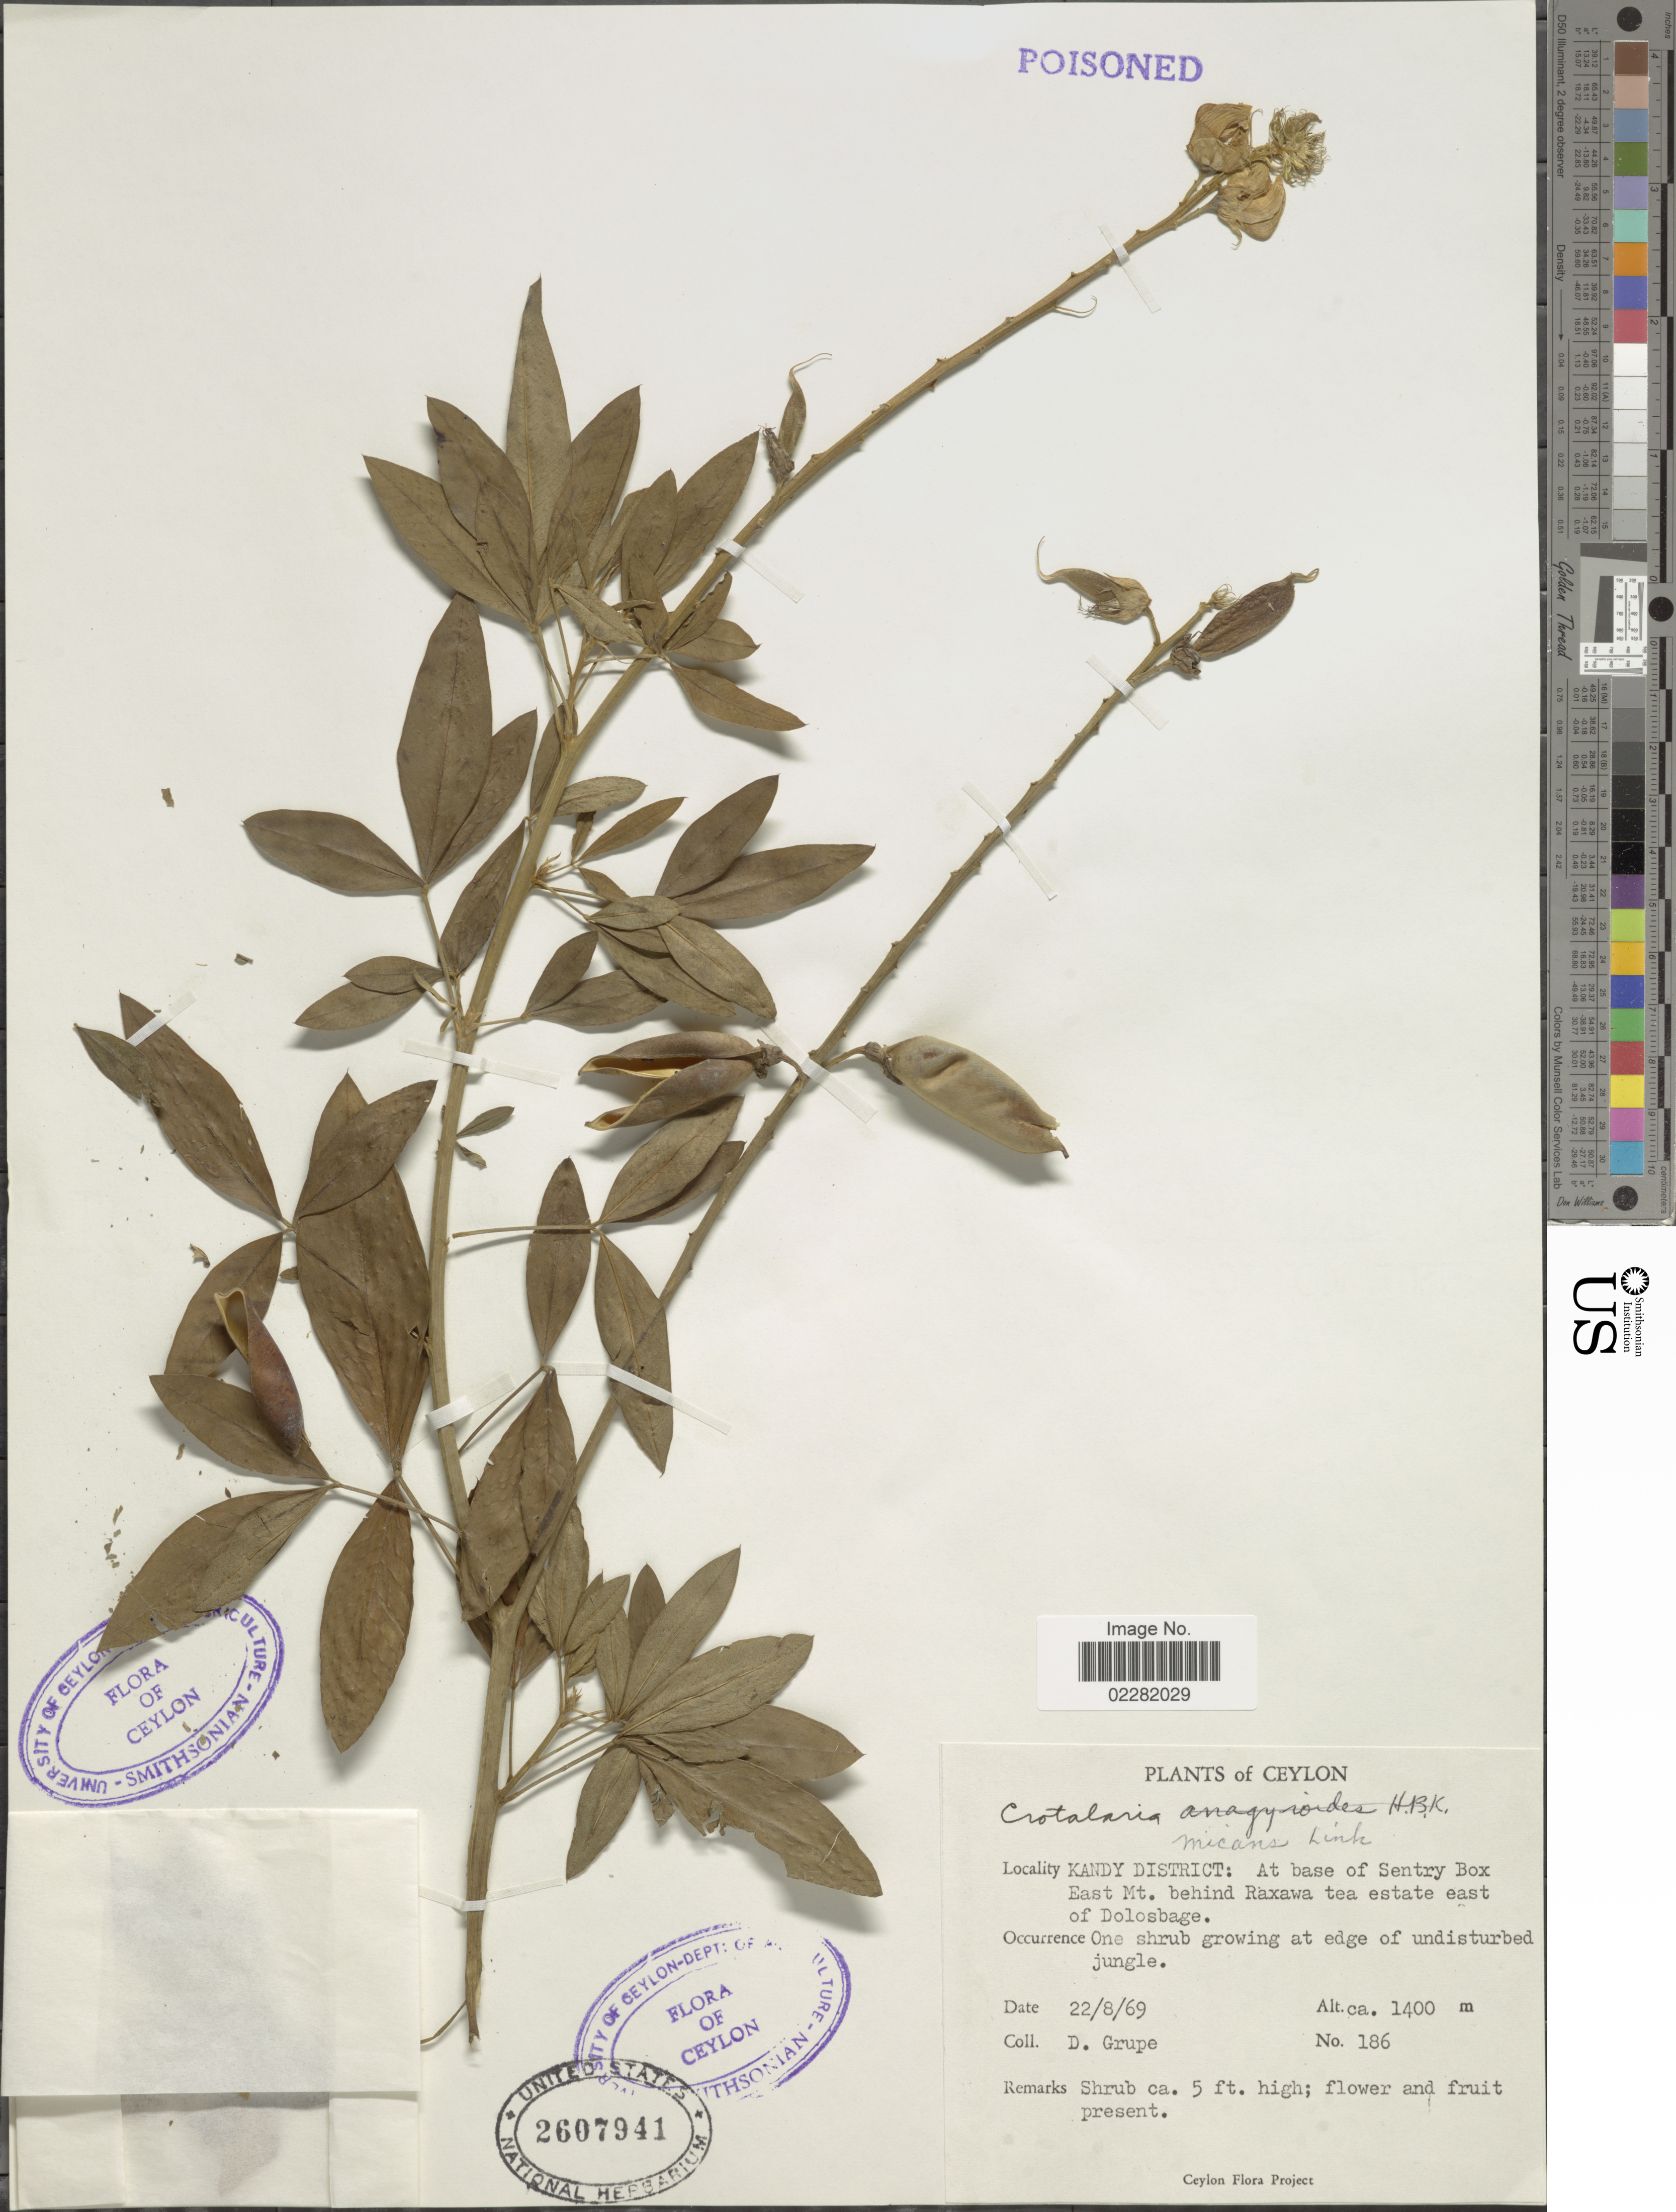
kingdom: Plantae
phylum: Tracheophyta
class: Magnoliopsida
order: Fabales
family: Fabaceae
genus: Crotalaria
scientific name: Crotalaria micans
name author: Link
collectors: D. Grupe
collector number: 186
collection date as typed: Transcribed d/m/y: 22/8/69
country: Sri Lanka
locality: Ceylon, Kandy District; At base of Sentry Box East Mt. Behind Raxawa tea estate east of Dolosbage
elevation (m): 1400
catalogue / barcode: US 2607941